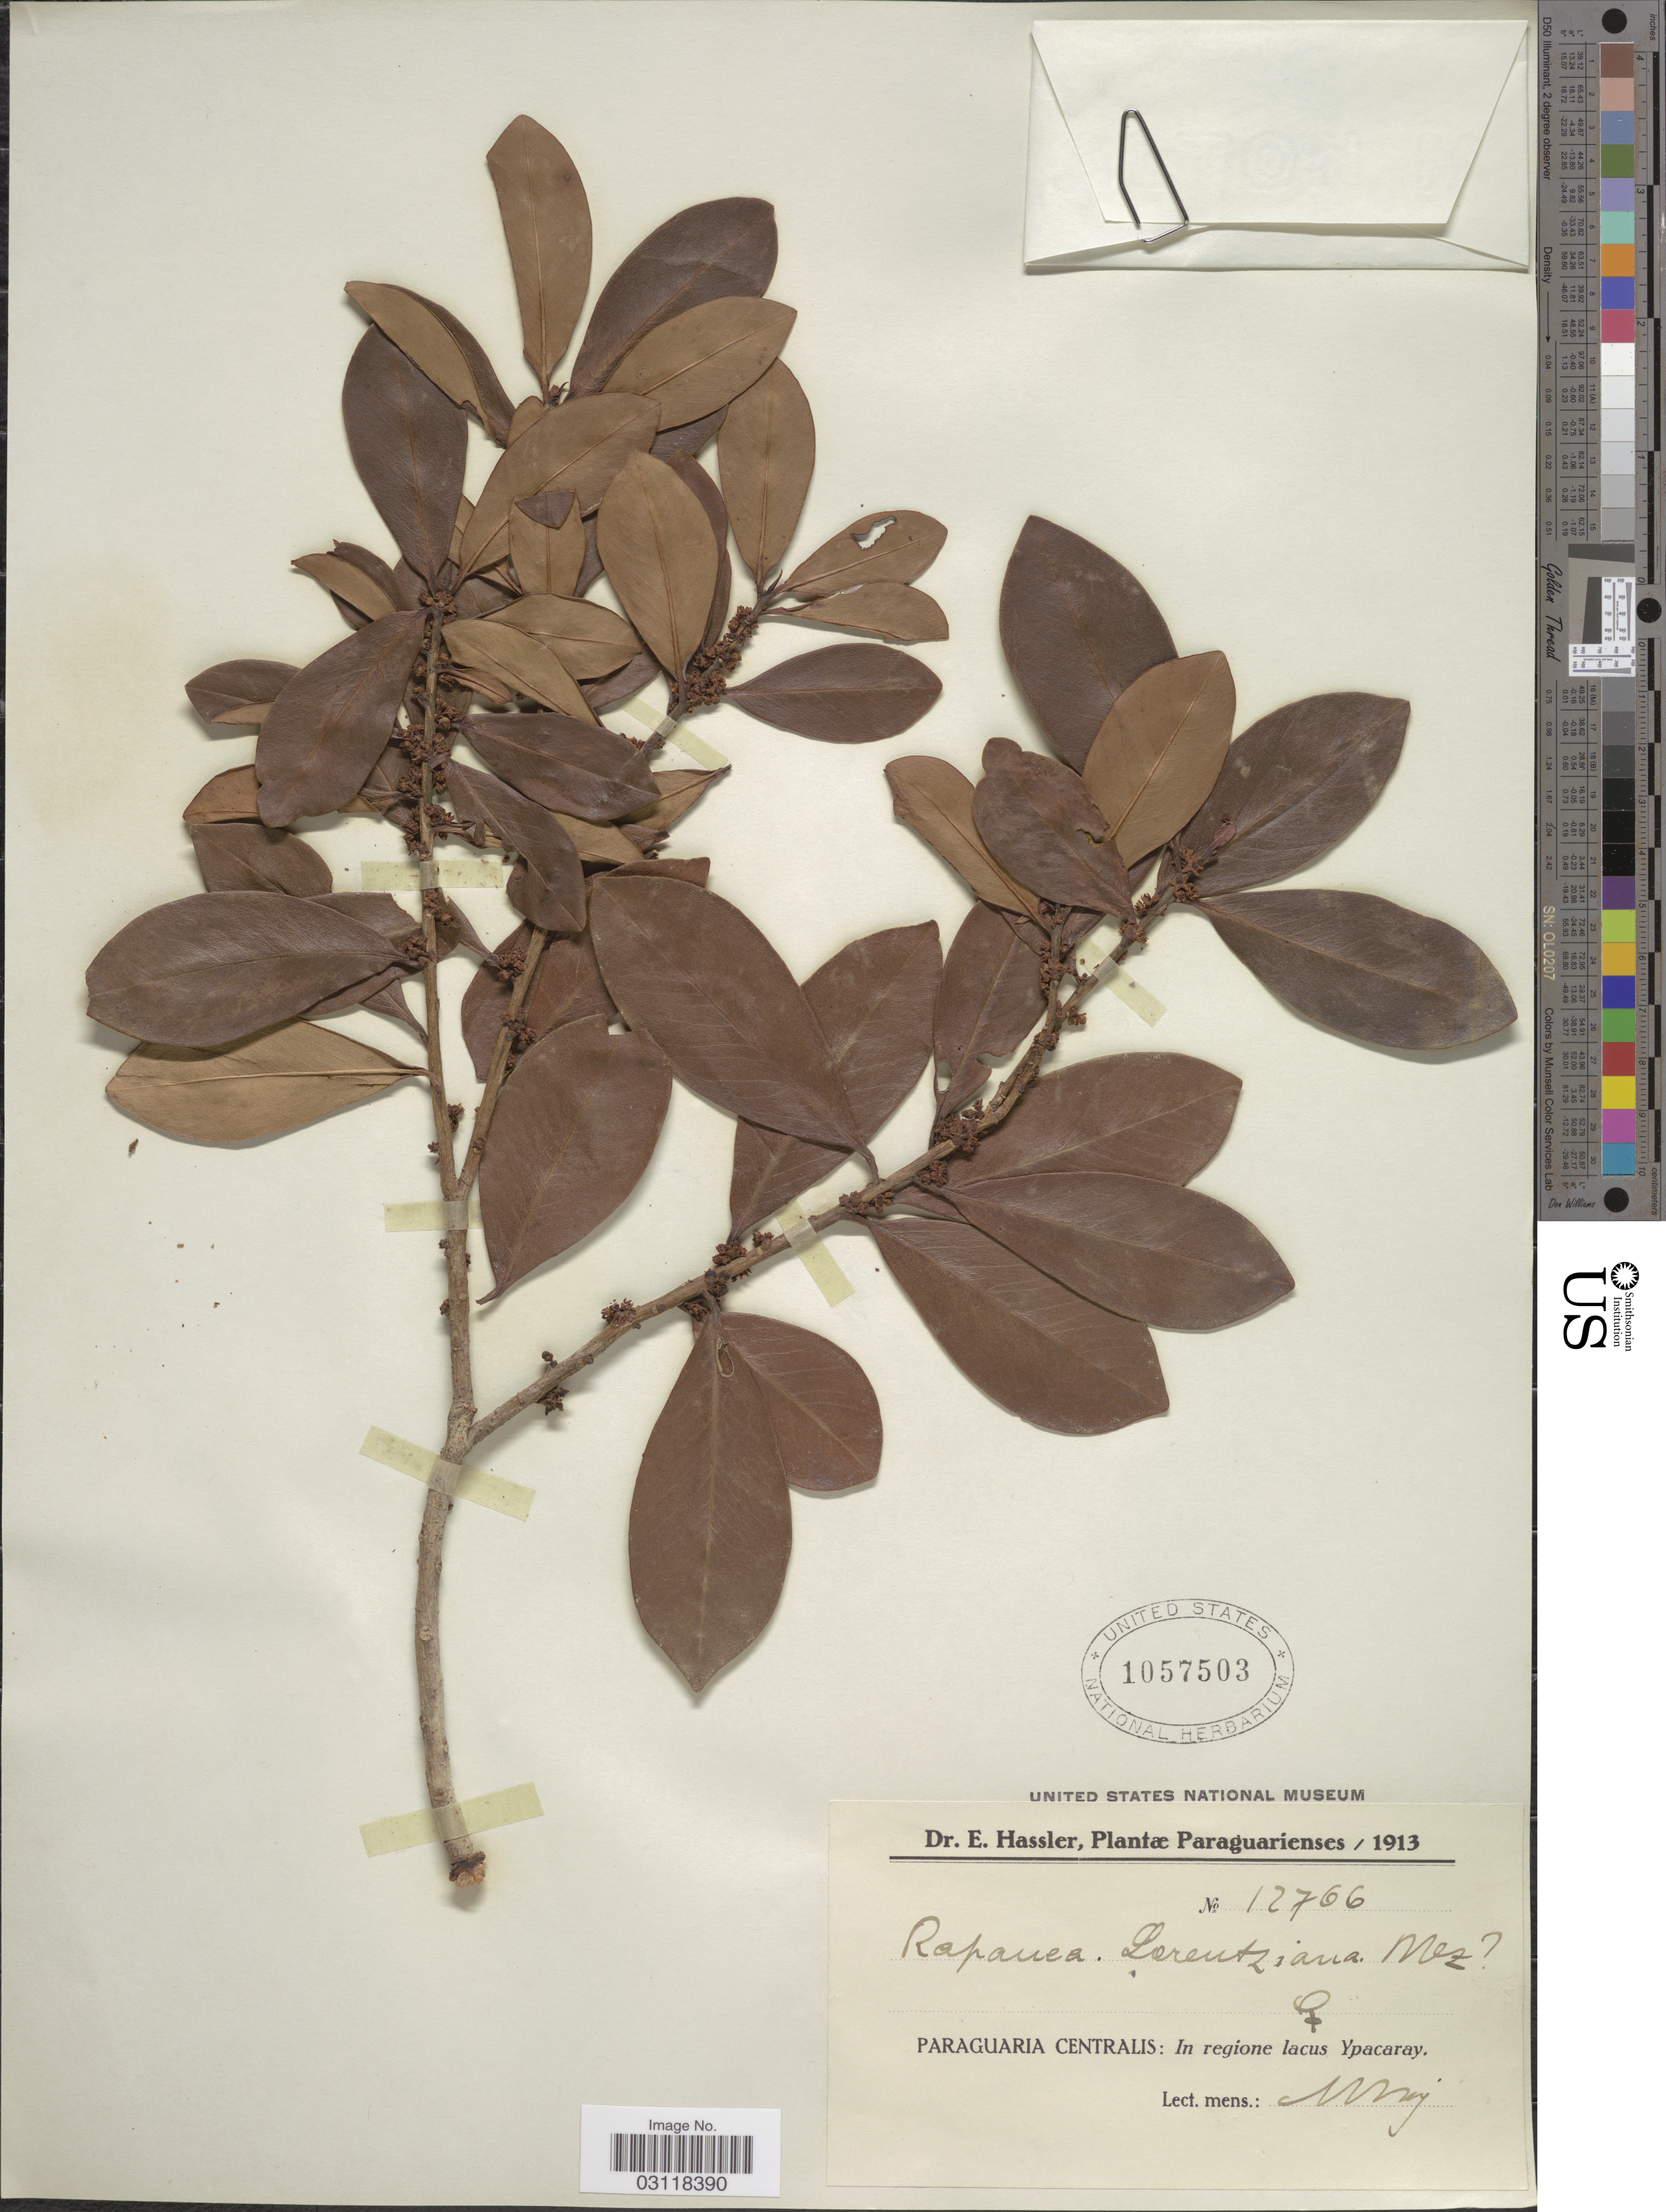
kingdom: Plantae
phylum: Tracheophyta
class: Magnoliopsida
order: Ericales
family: Primulaceae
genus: Rapanea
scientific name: Rapanea lorentziana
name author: Mez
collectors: E. Hassler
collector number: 12766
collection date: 1913-05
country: Paraguay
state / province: Central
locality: Paraguaria Centralis: In regíone lacus Ypacaray.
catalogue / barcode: US 1057503